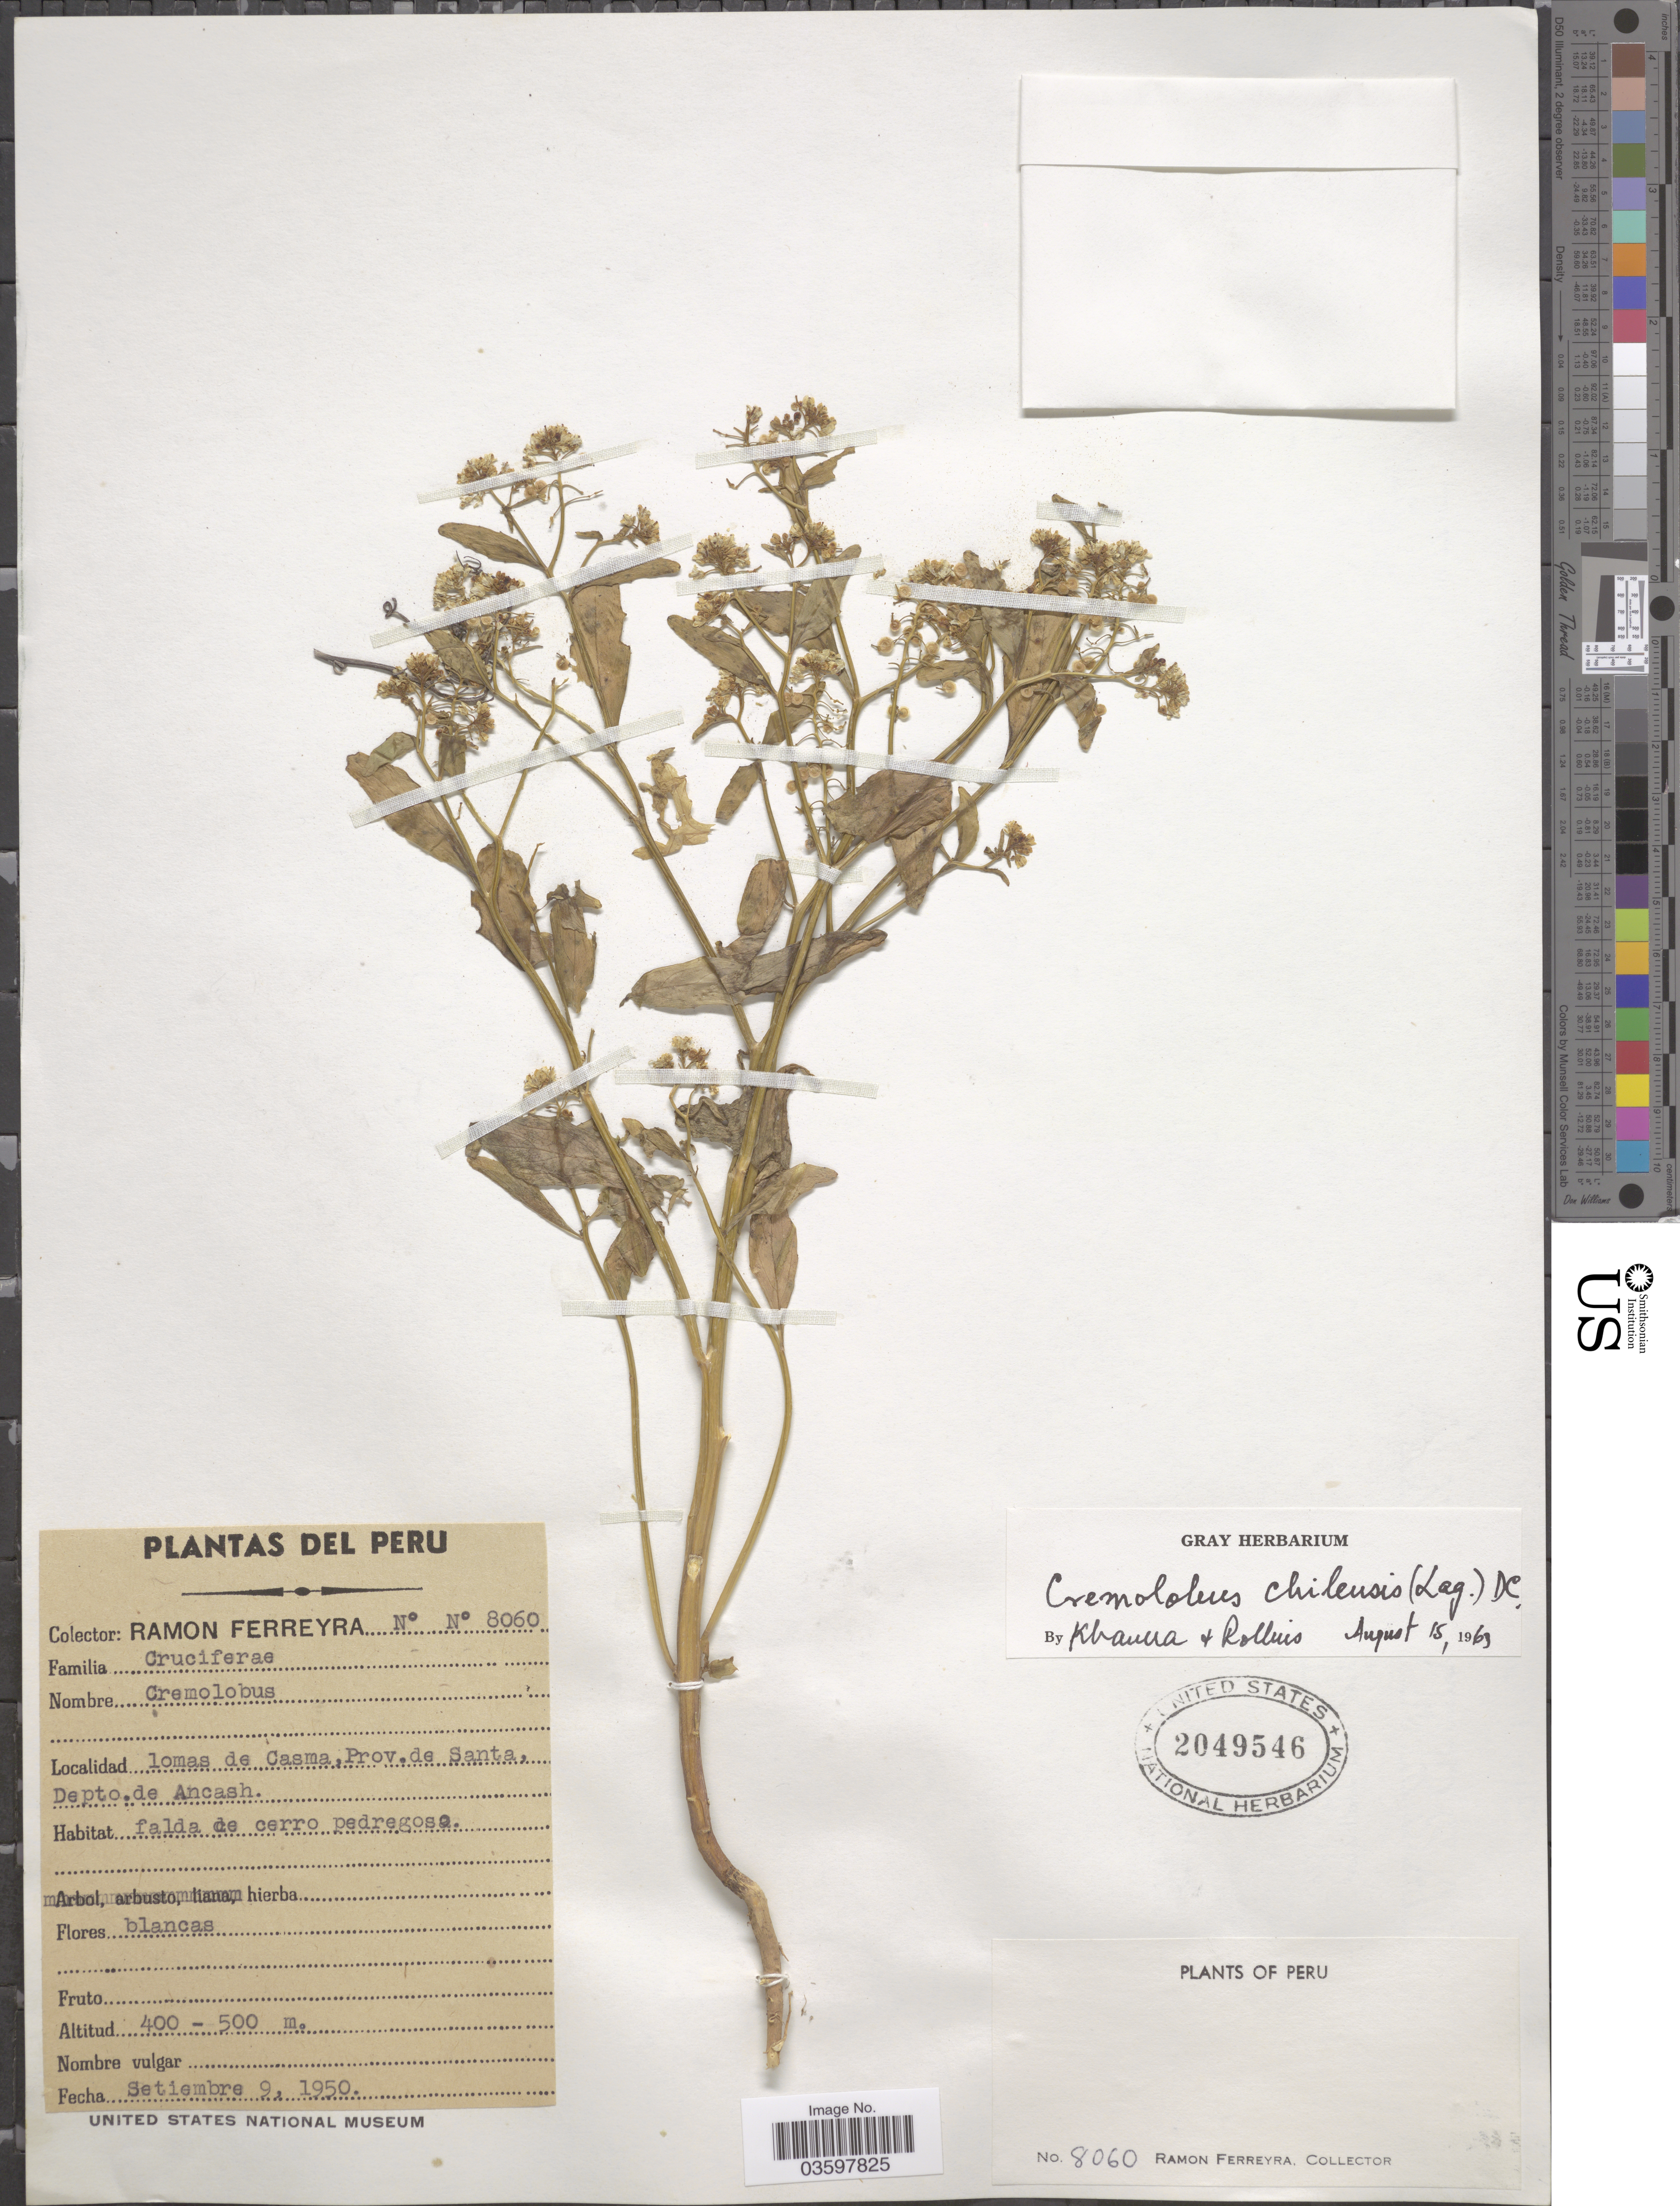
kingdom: Plantae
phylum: Tracheophyta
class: Magnoliopsida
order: Brassicales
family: Brassicaceae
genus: Cremolobus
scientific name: Cremolobus chilensis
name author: (Lag.) DC.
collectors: R. A. Ferreyra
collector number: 8060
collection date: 1950-09-09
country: Peru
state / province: Ancash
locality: Lomas de Casma, Prov. de Santa. Depto. de Ancash.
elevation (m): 400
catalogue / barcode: US 2049546